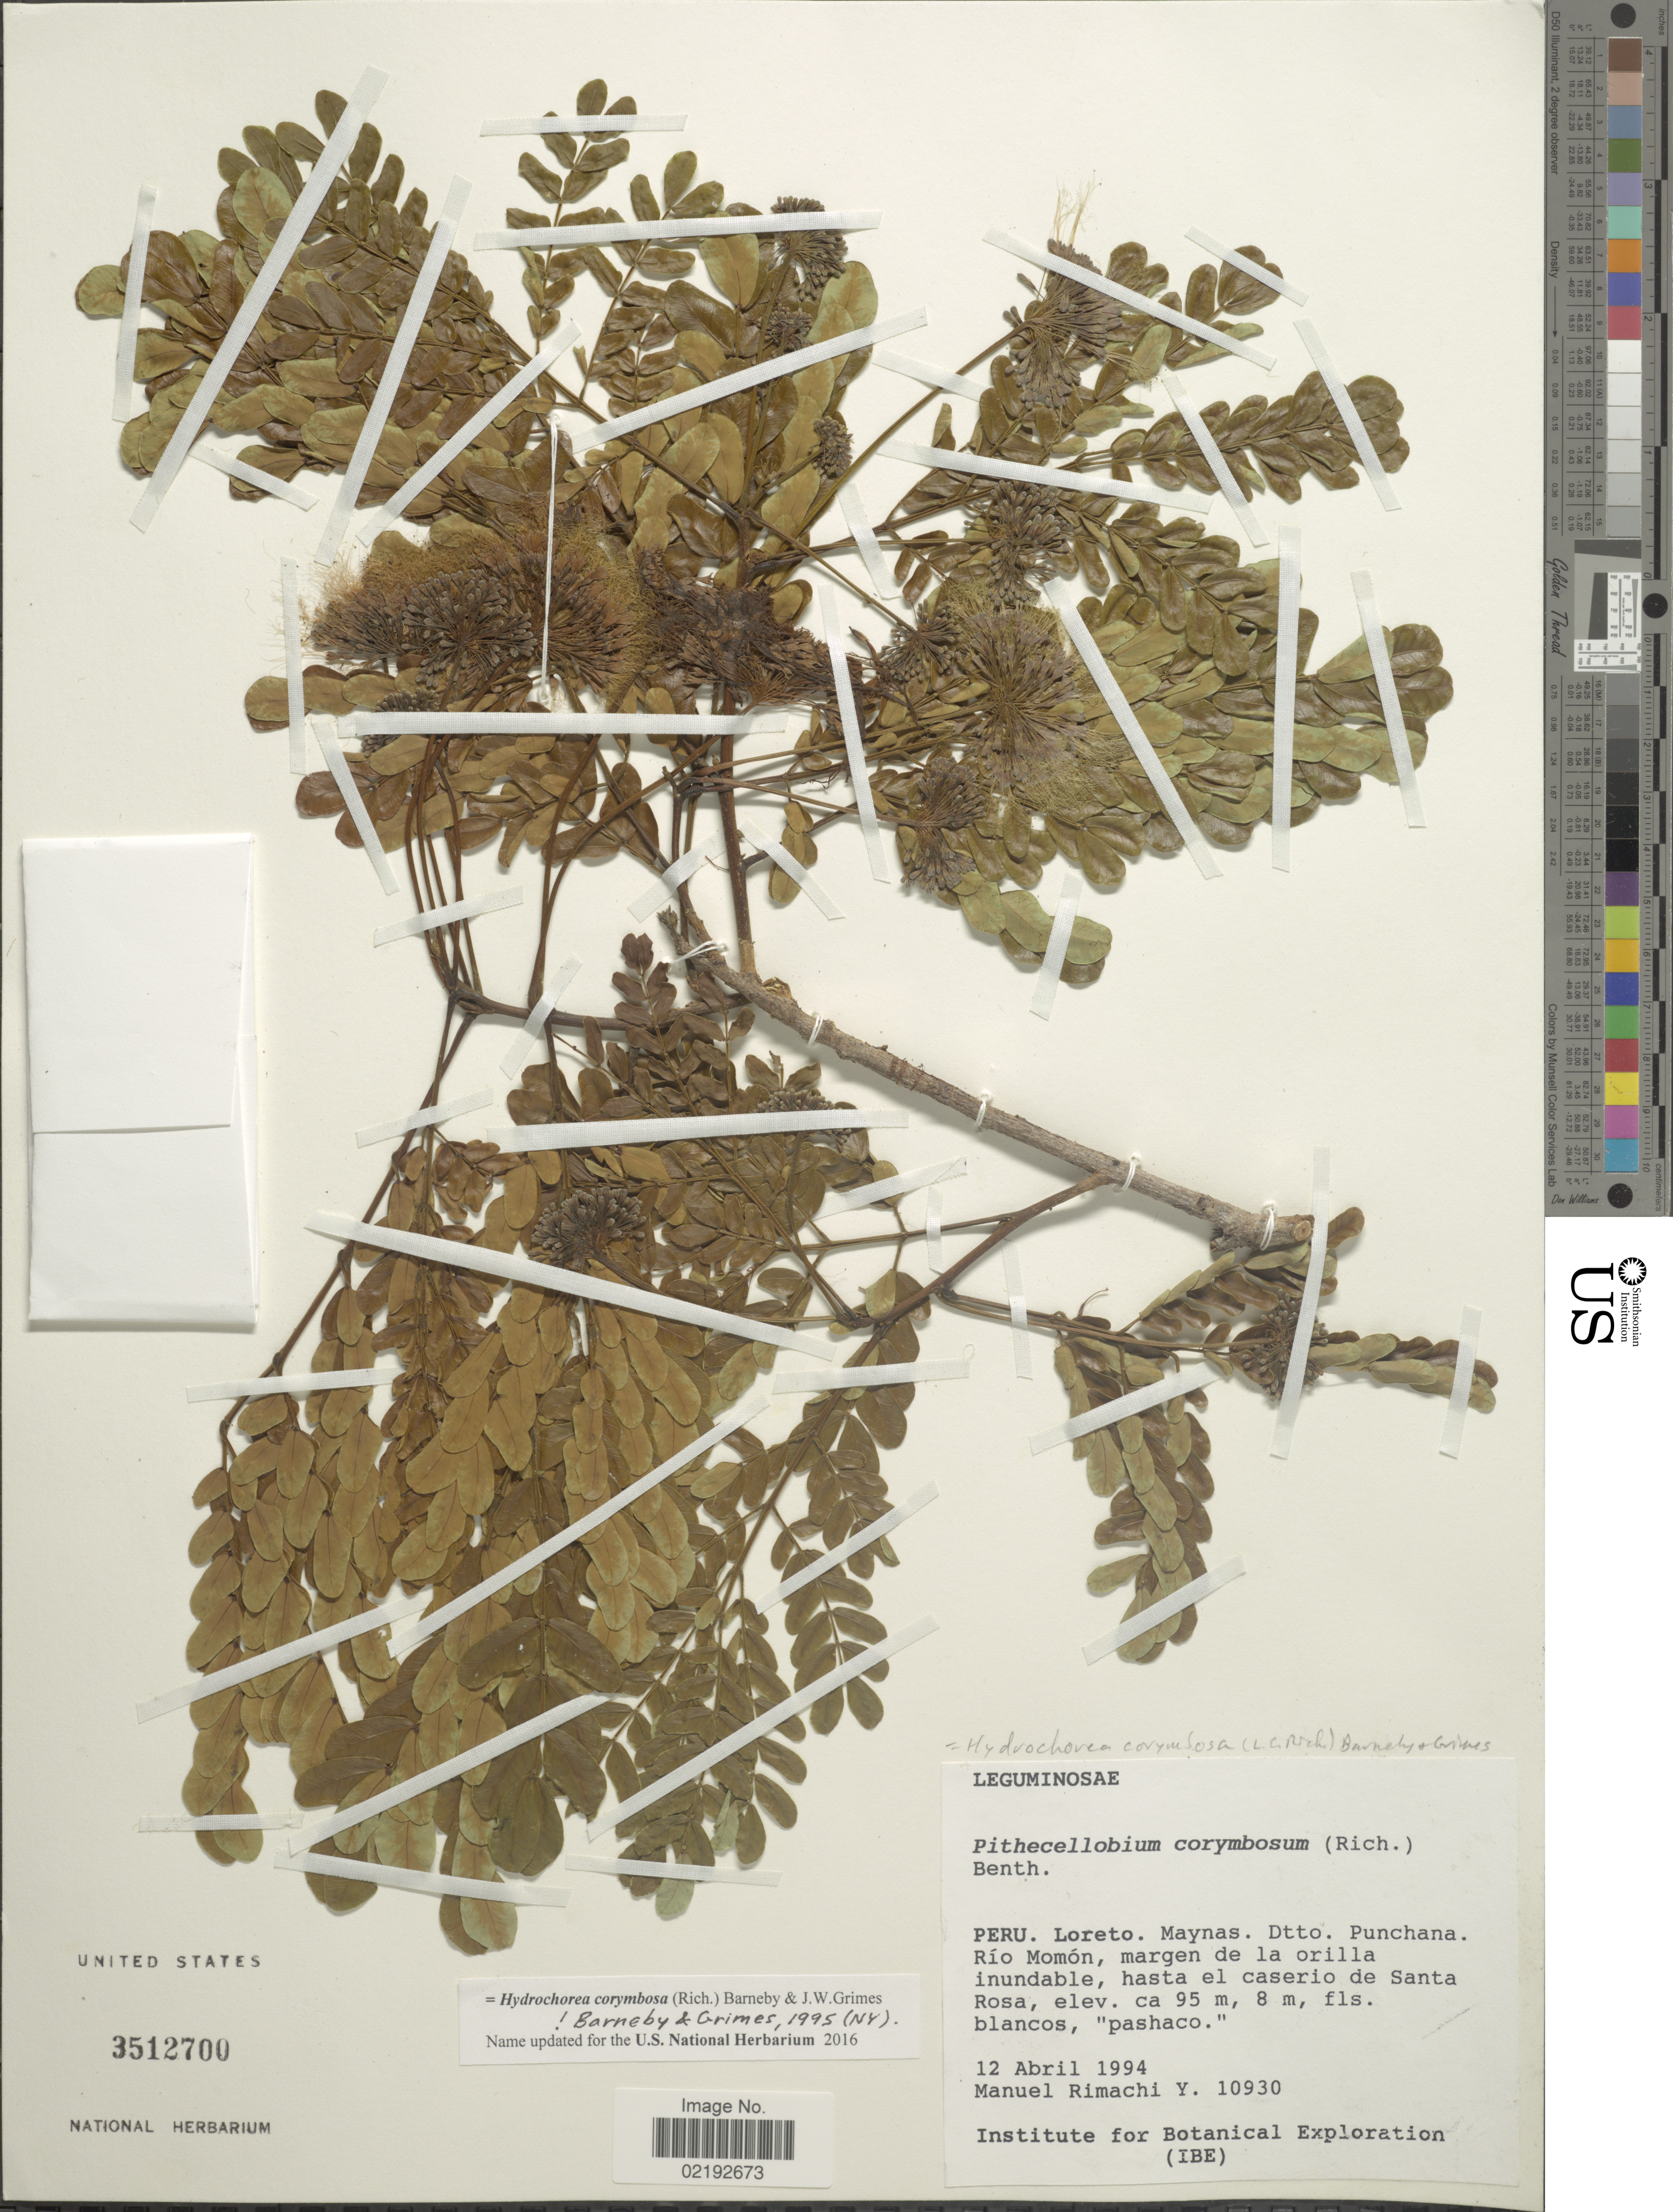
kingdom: Plantae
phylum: Tracheophyta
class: Magnoliopsida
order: Fabales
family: Fabaceae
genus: Hydrochorea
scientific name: Hydrochorea corymbosa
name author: (Rich.) Barneby & J.W. Grimes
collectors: M. Rimachi Y.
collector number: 10930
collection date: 1994-04-12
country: Peru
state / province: Loreto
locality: Maynas, Dtto. Punchana, Rio Momon, hasta el caserio de Santa Rosa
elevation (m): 95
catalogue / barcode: US 3512700